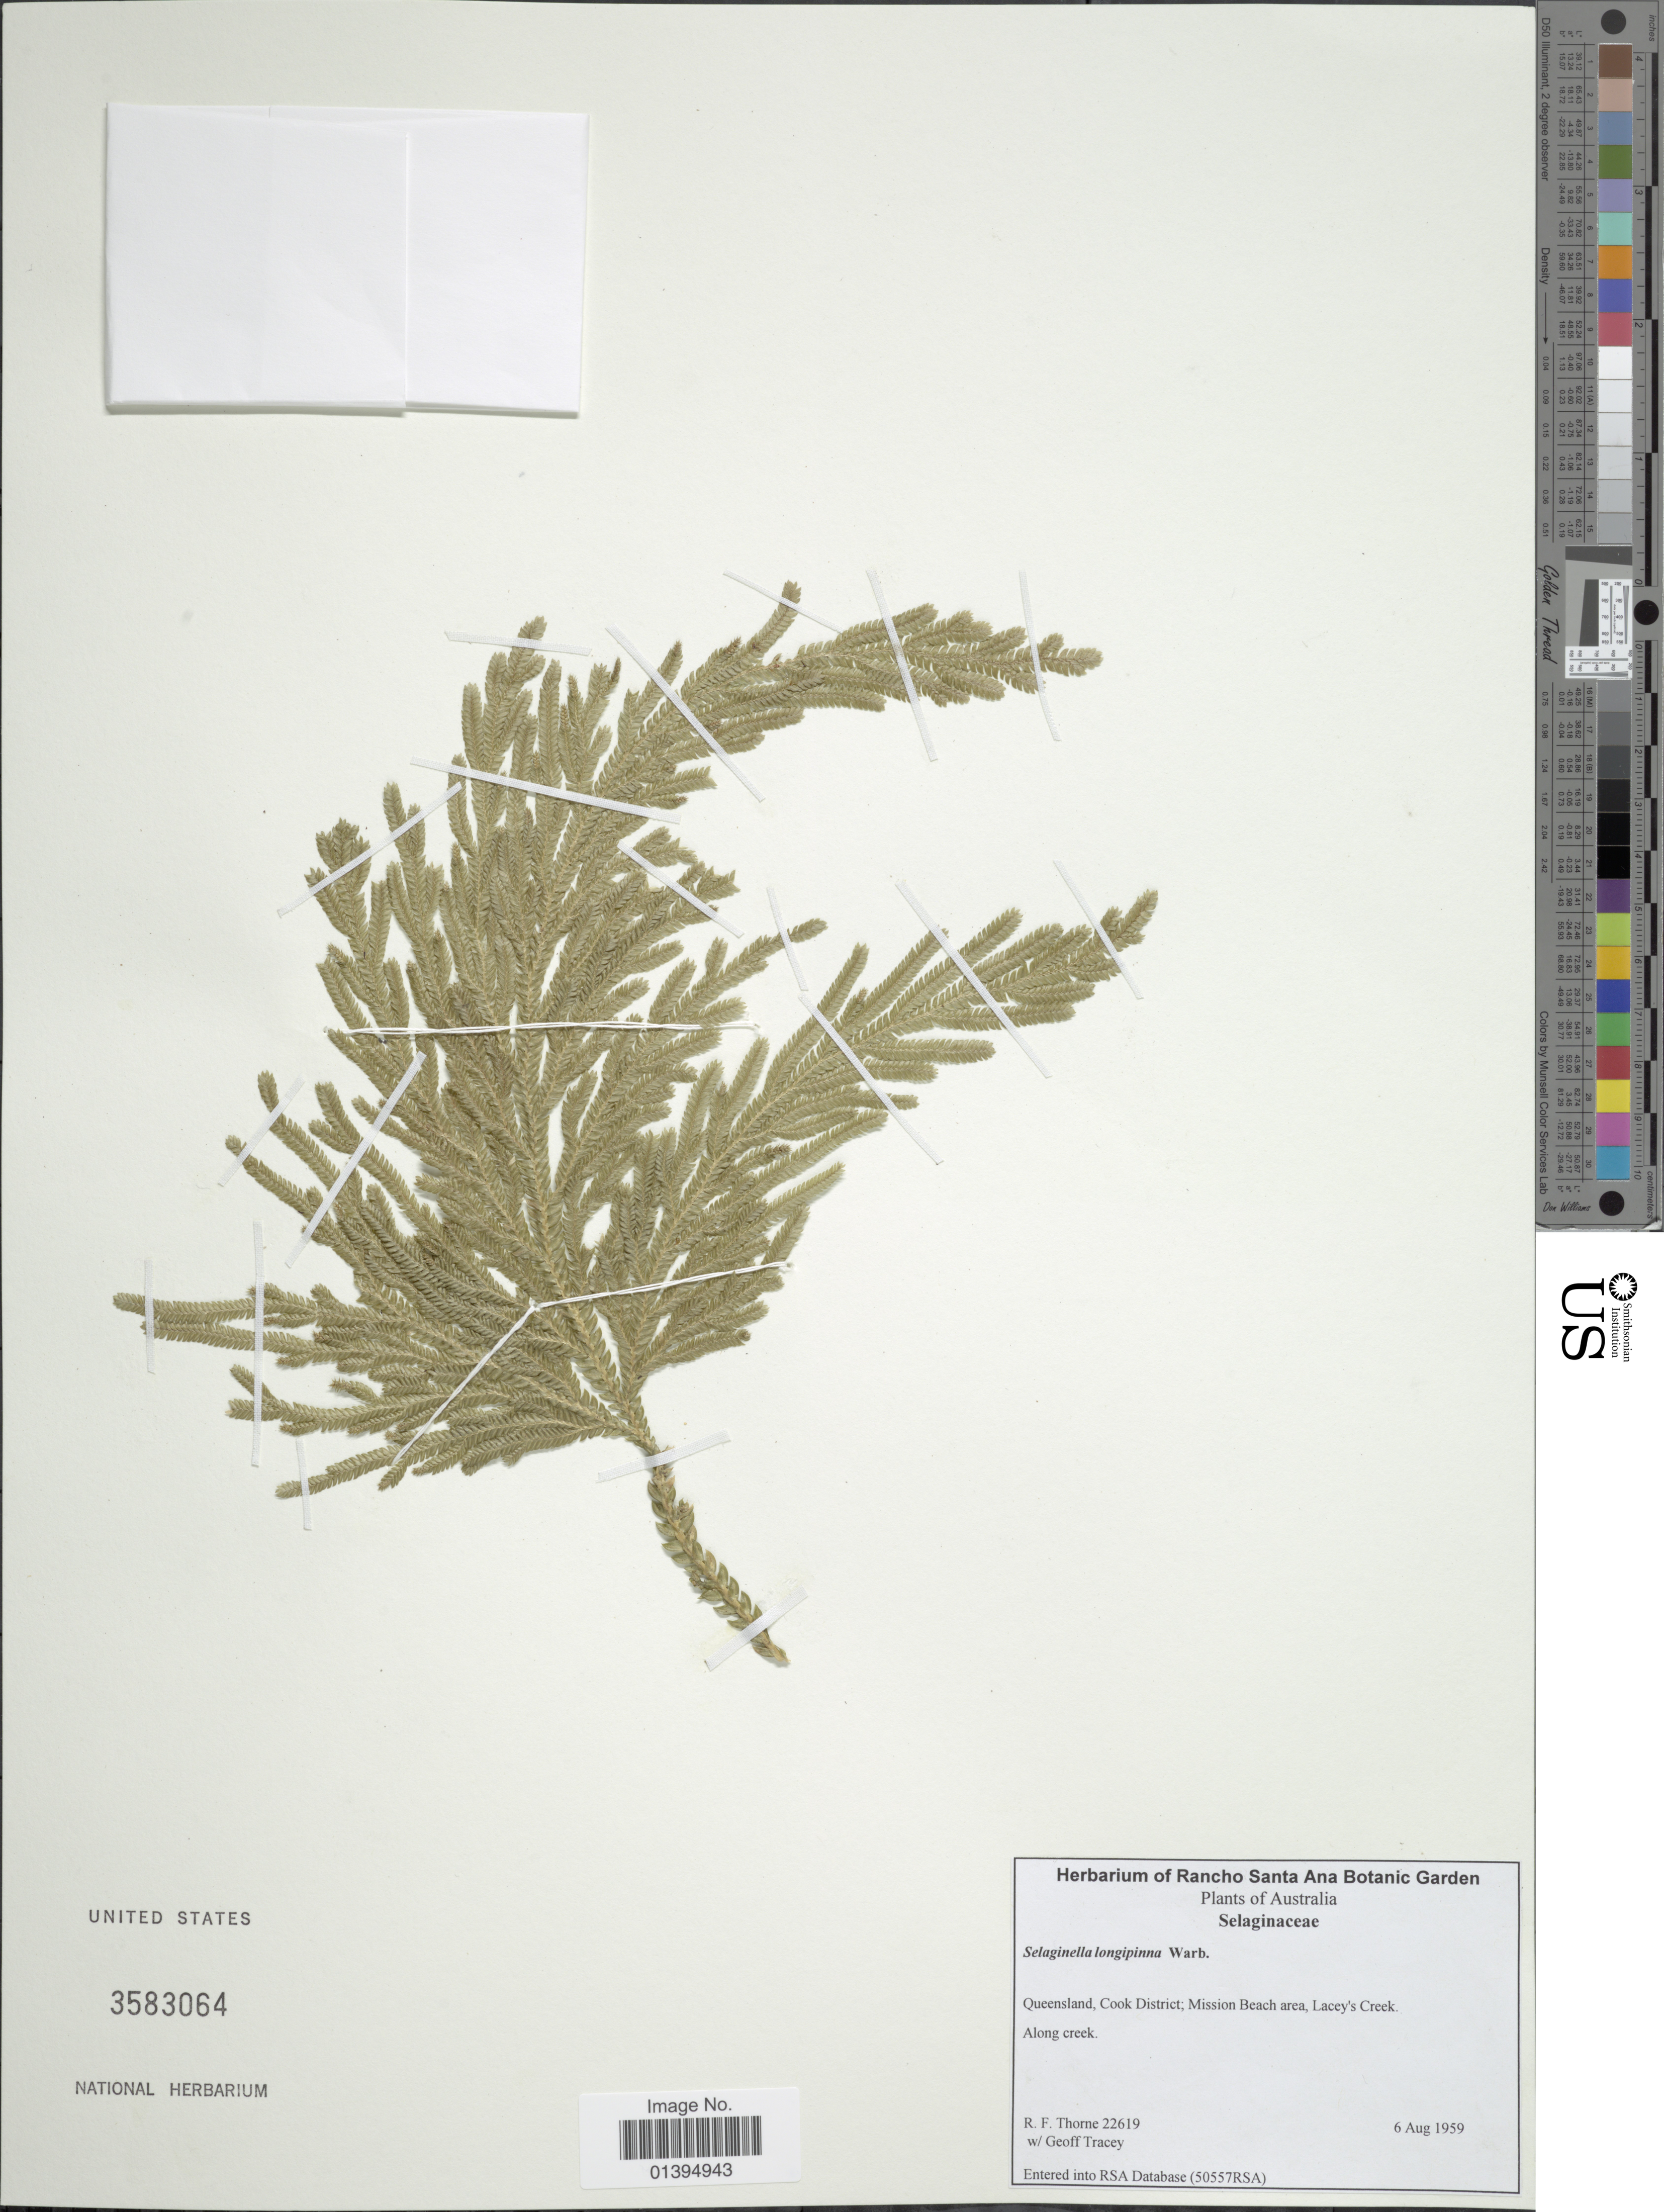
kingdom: Plantae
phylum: Tracheophyta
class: Lycopodiopsida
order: Selaginellales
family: Selaginellaceae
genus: Selaginella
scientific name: Selaginella longipinna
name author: Warb.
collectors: R. F. Thorne & G. Tracey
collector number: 22619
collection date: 1959-08-06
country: Australia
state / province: Queensland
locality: Cook District, Mission Beach area, Lacey's Creek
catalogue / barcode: US 3583064